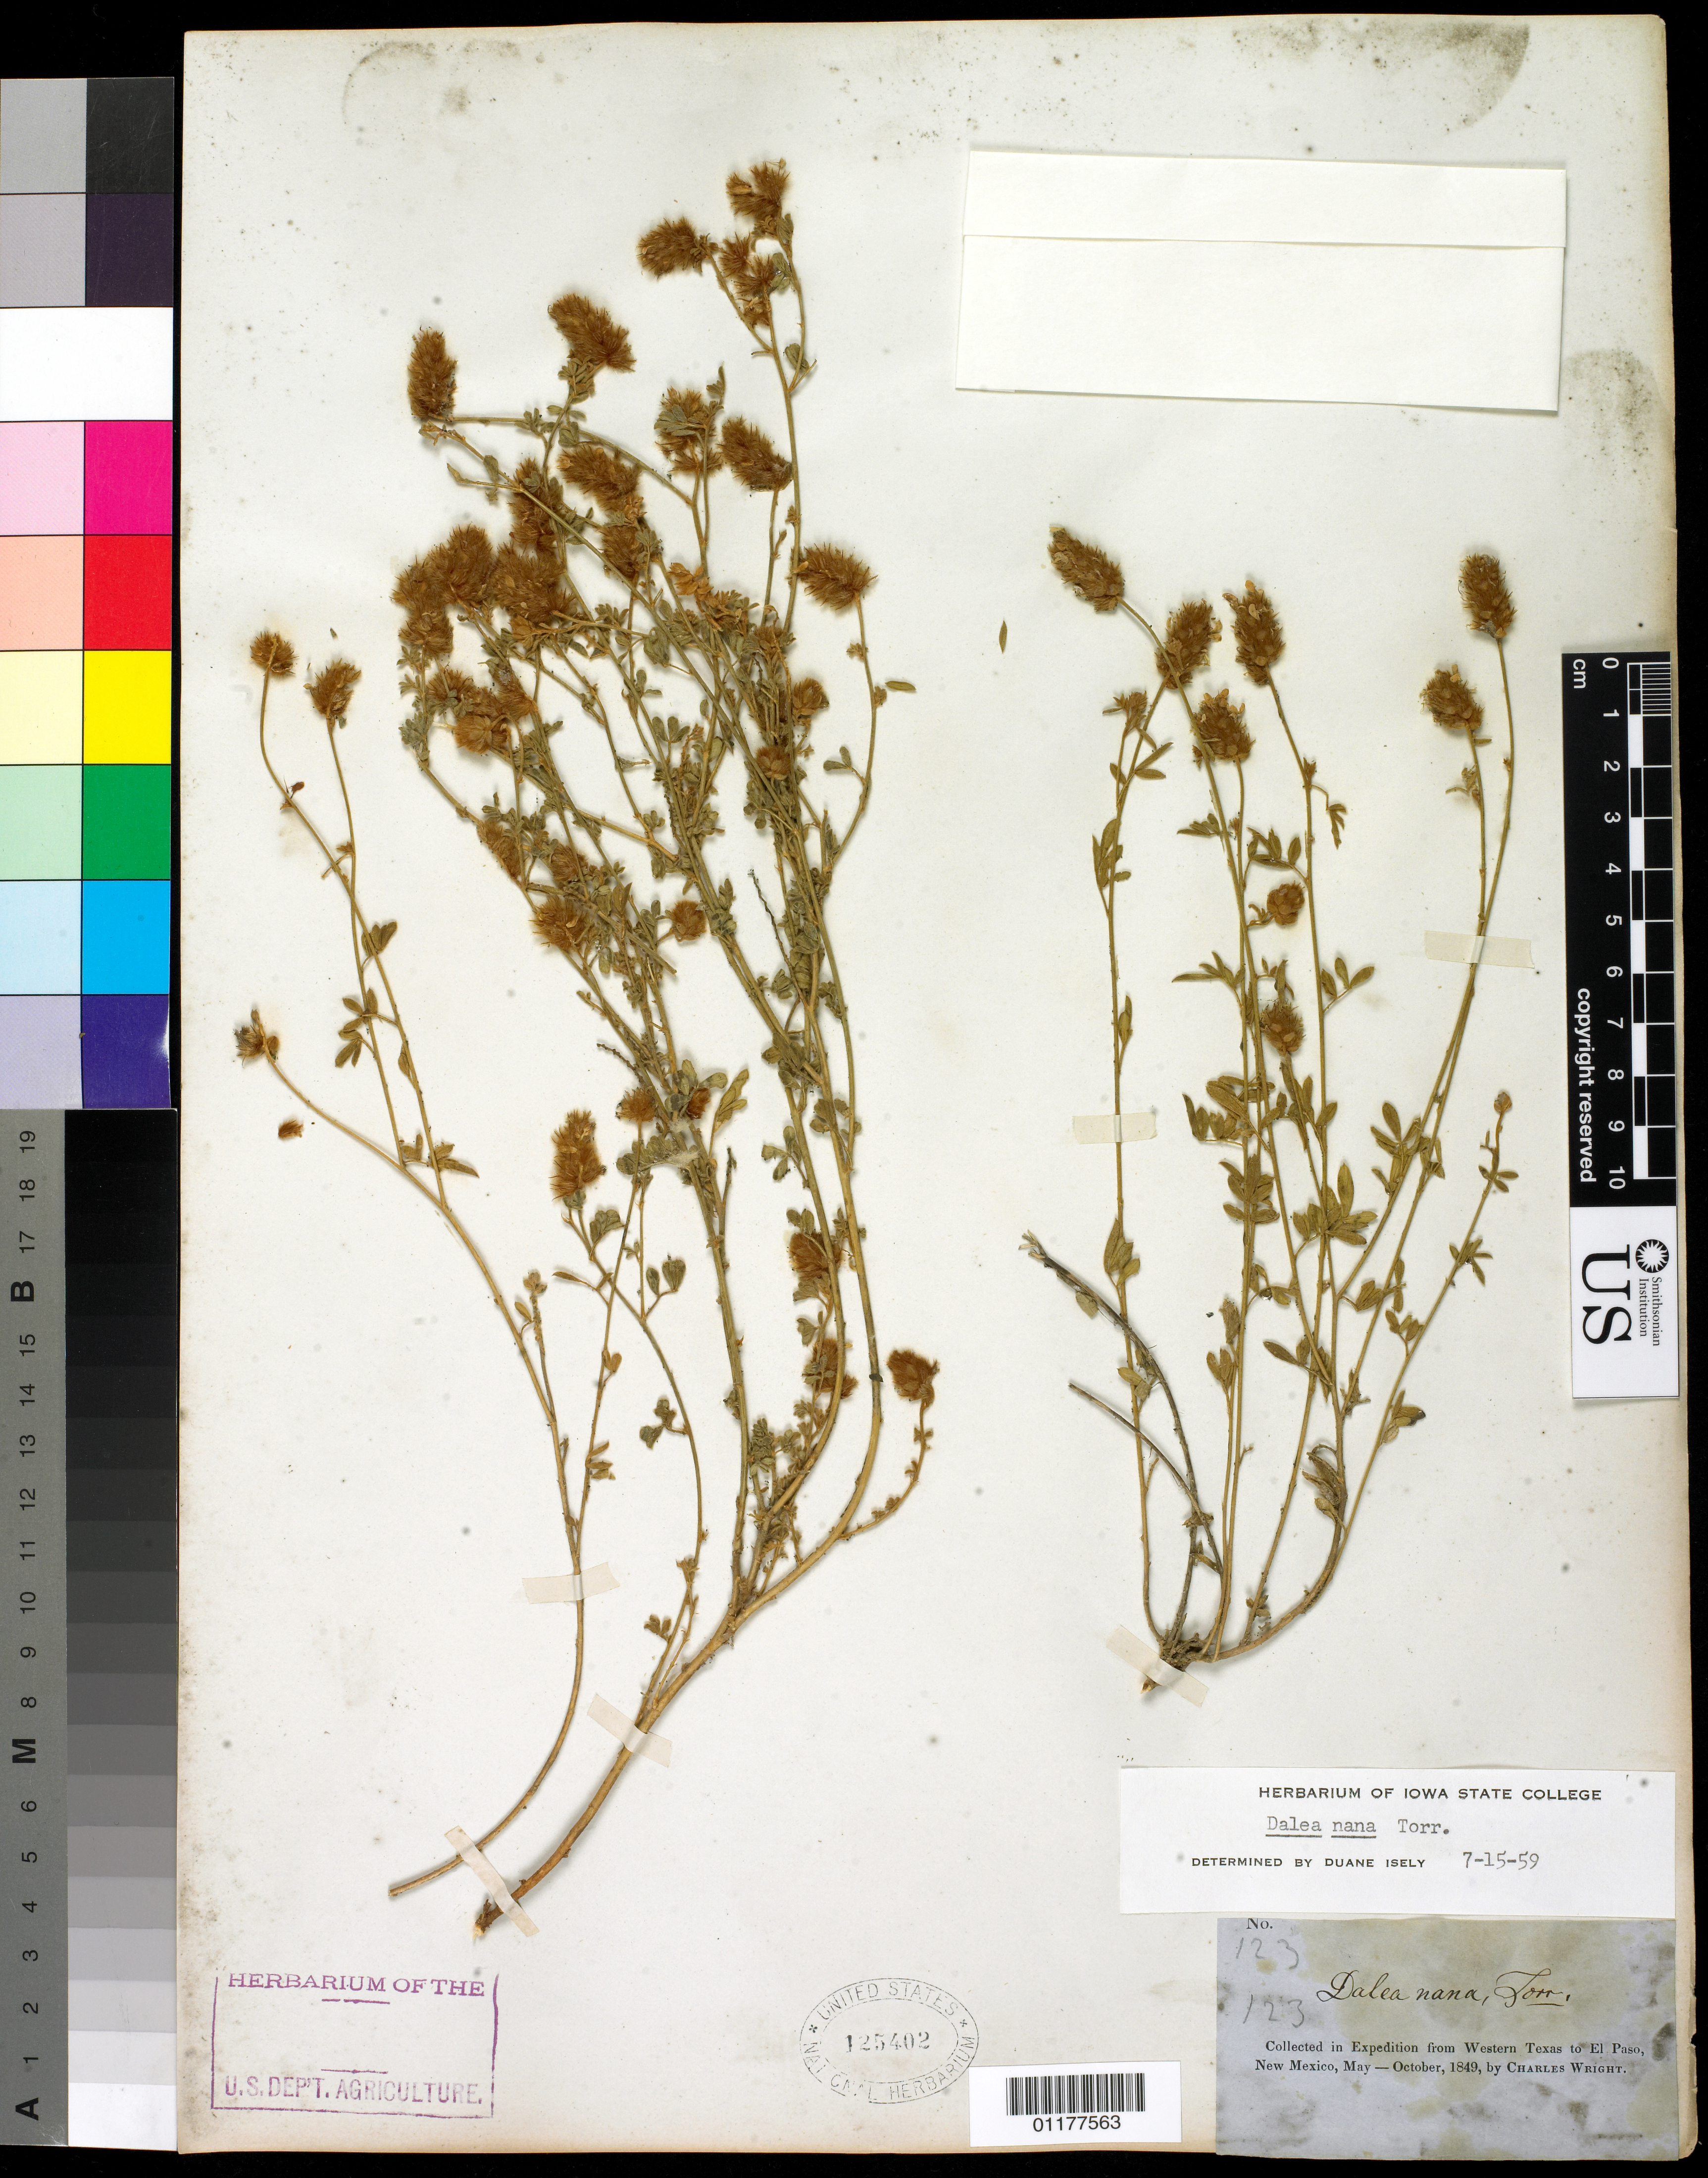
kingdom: Plantae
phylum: Tracheophyta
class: Magnoliopsida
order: Fabales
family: Fabaceae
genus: Dalea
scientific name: Dalea nana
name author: Torr. & A. Gray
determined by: Isely, D.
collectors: C. Wright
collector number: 123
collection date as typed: May 1849 to -- Oct 1849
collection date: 1849-05/1849-10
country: United States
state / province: New Mexico / Texas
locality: W Texas to El Paso, New Mexico.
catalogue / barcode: US 125402